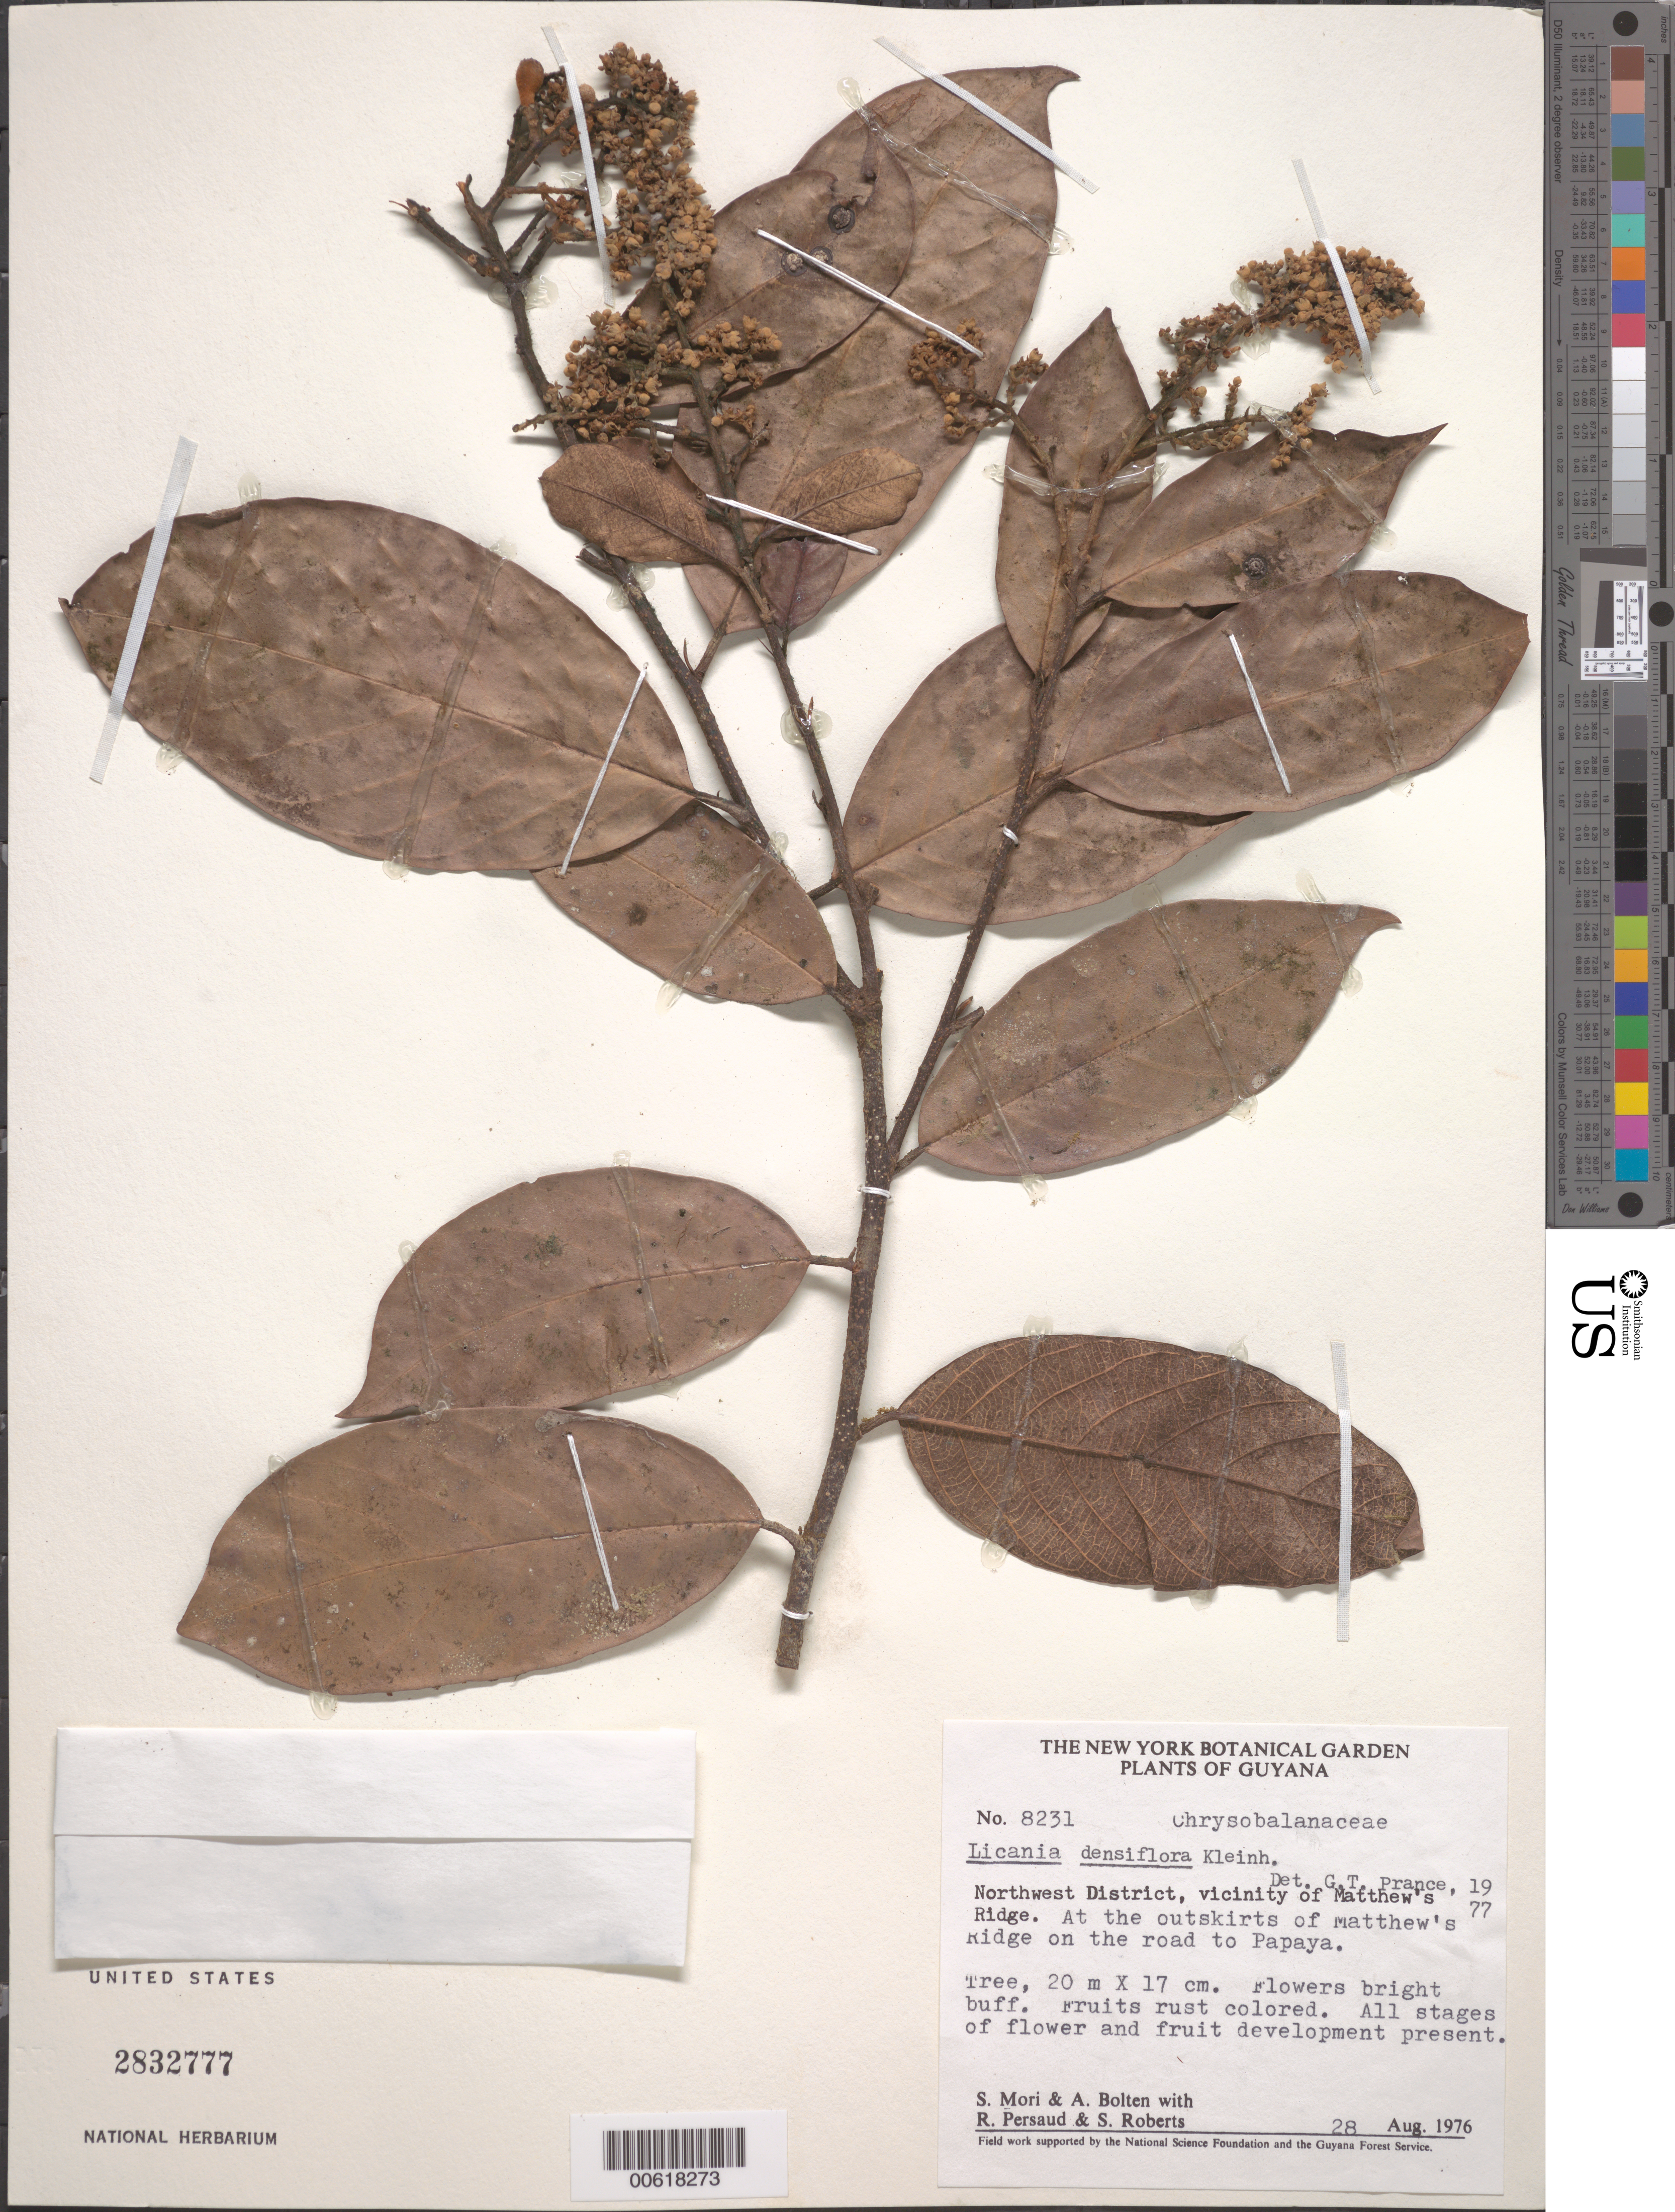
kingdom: Plantae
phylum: Tracheophyta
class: Magnoliopsida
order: Malpighiales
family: Chrysobalanaceae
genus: Licania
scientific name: Licania densiflora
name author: Kleinh.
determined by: Prance, G. T.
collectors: S. Mori, A. Bolten, R. Persaud, R. Boyan, S. Roberts, R. Jugernauth & S. Dwarka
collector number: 8231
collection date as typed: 28-Aug-76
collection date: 1976-08-28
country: Guyana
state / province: Barima-Waini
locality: Matthew's Ridge, outskirts of Matthew's Ridge on road to Papaya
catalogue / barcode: US 2832777